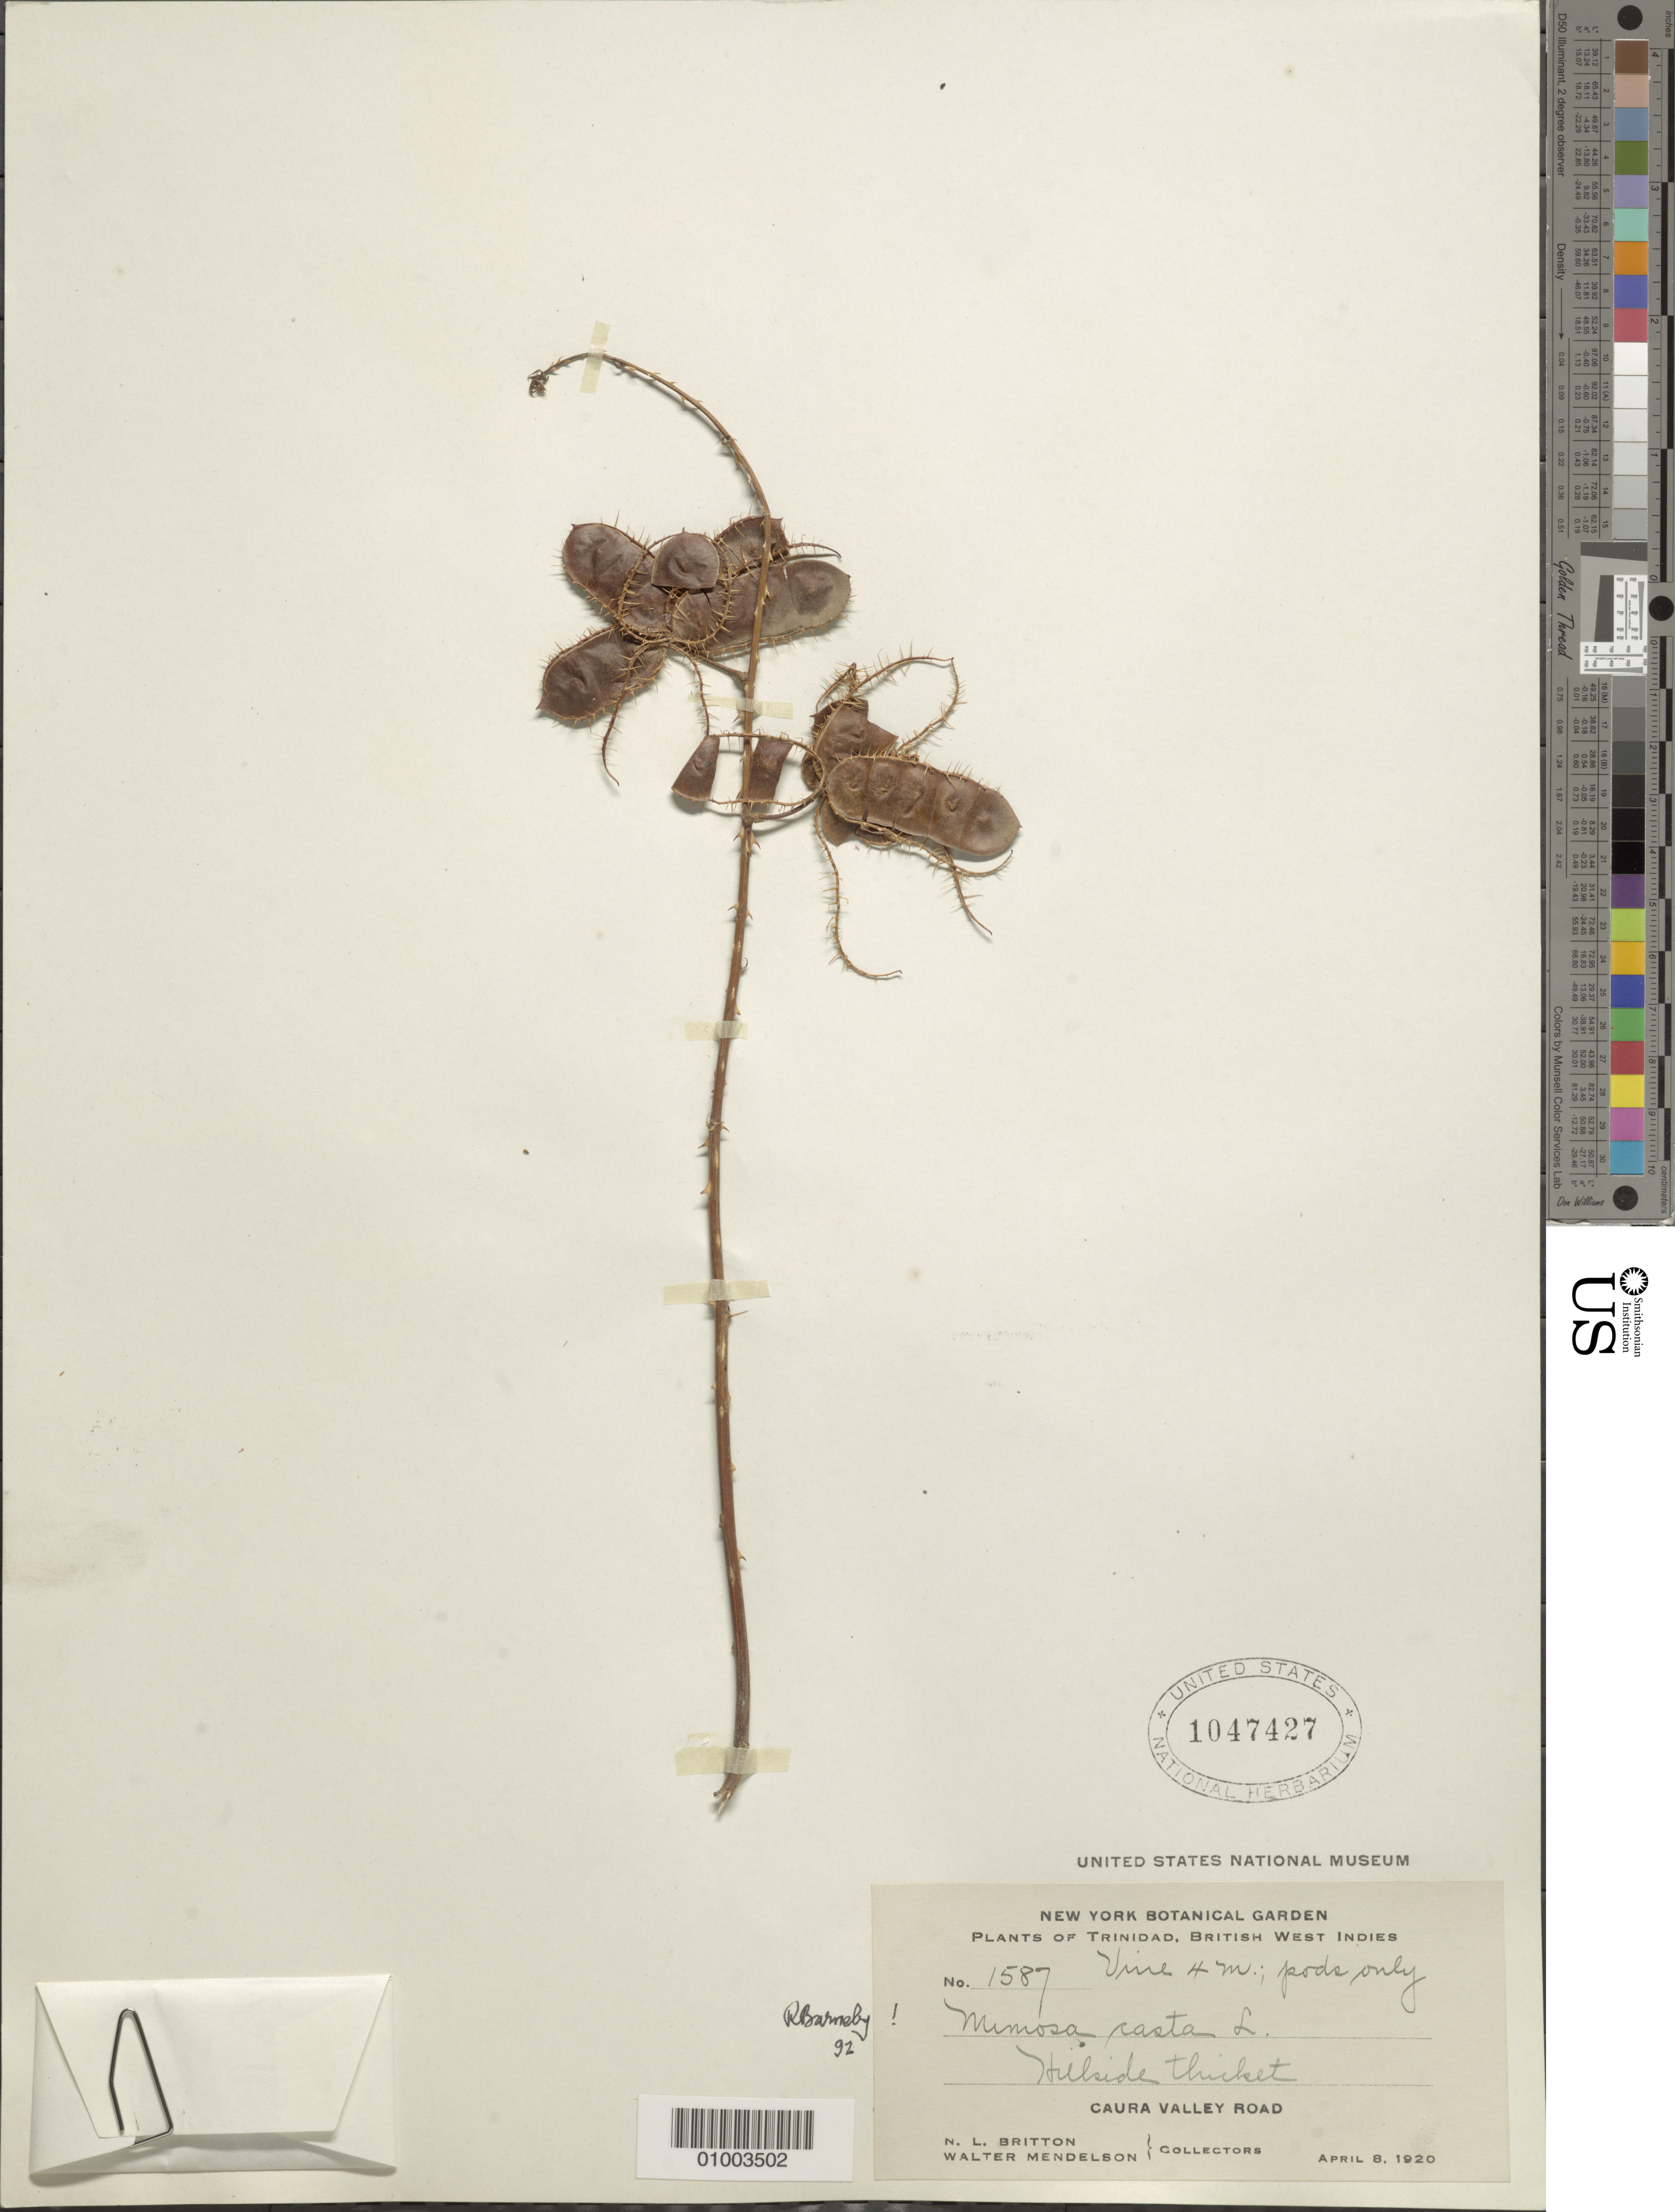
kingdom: Plantae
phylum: Tracheophyta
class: Magnoliopsida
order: Fabales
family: Fabaceae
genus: Mimosa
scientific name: Mimosa casta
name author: L.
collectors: N. Britton & W. Mendelson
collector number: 1587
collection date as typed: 08 Apr 1920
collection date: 1920-04-08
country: Trinidad and Tobago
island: Trinidad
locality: Mimosa casta of hillside thicket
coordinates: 0 N, 0 E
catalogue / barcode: US 1047427